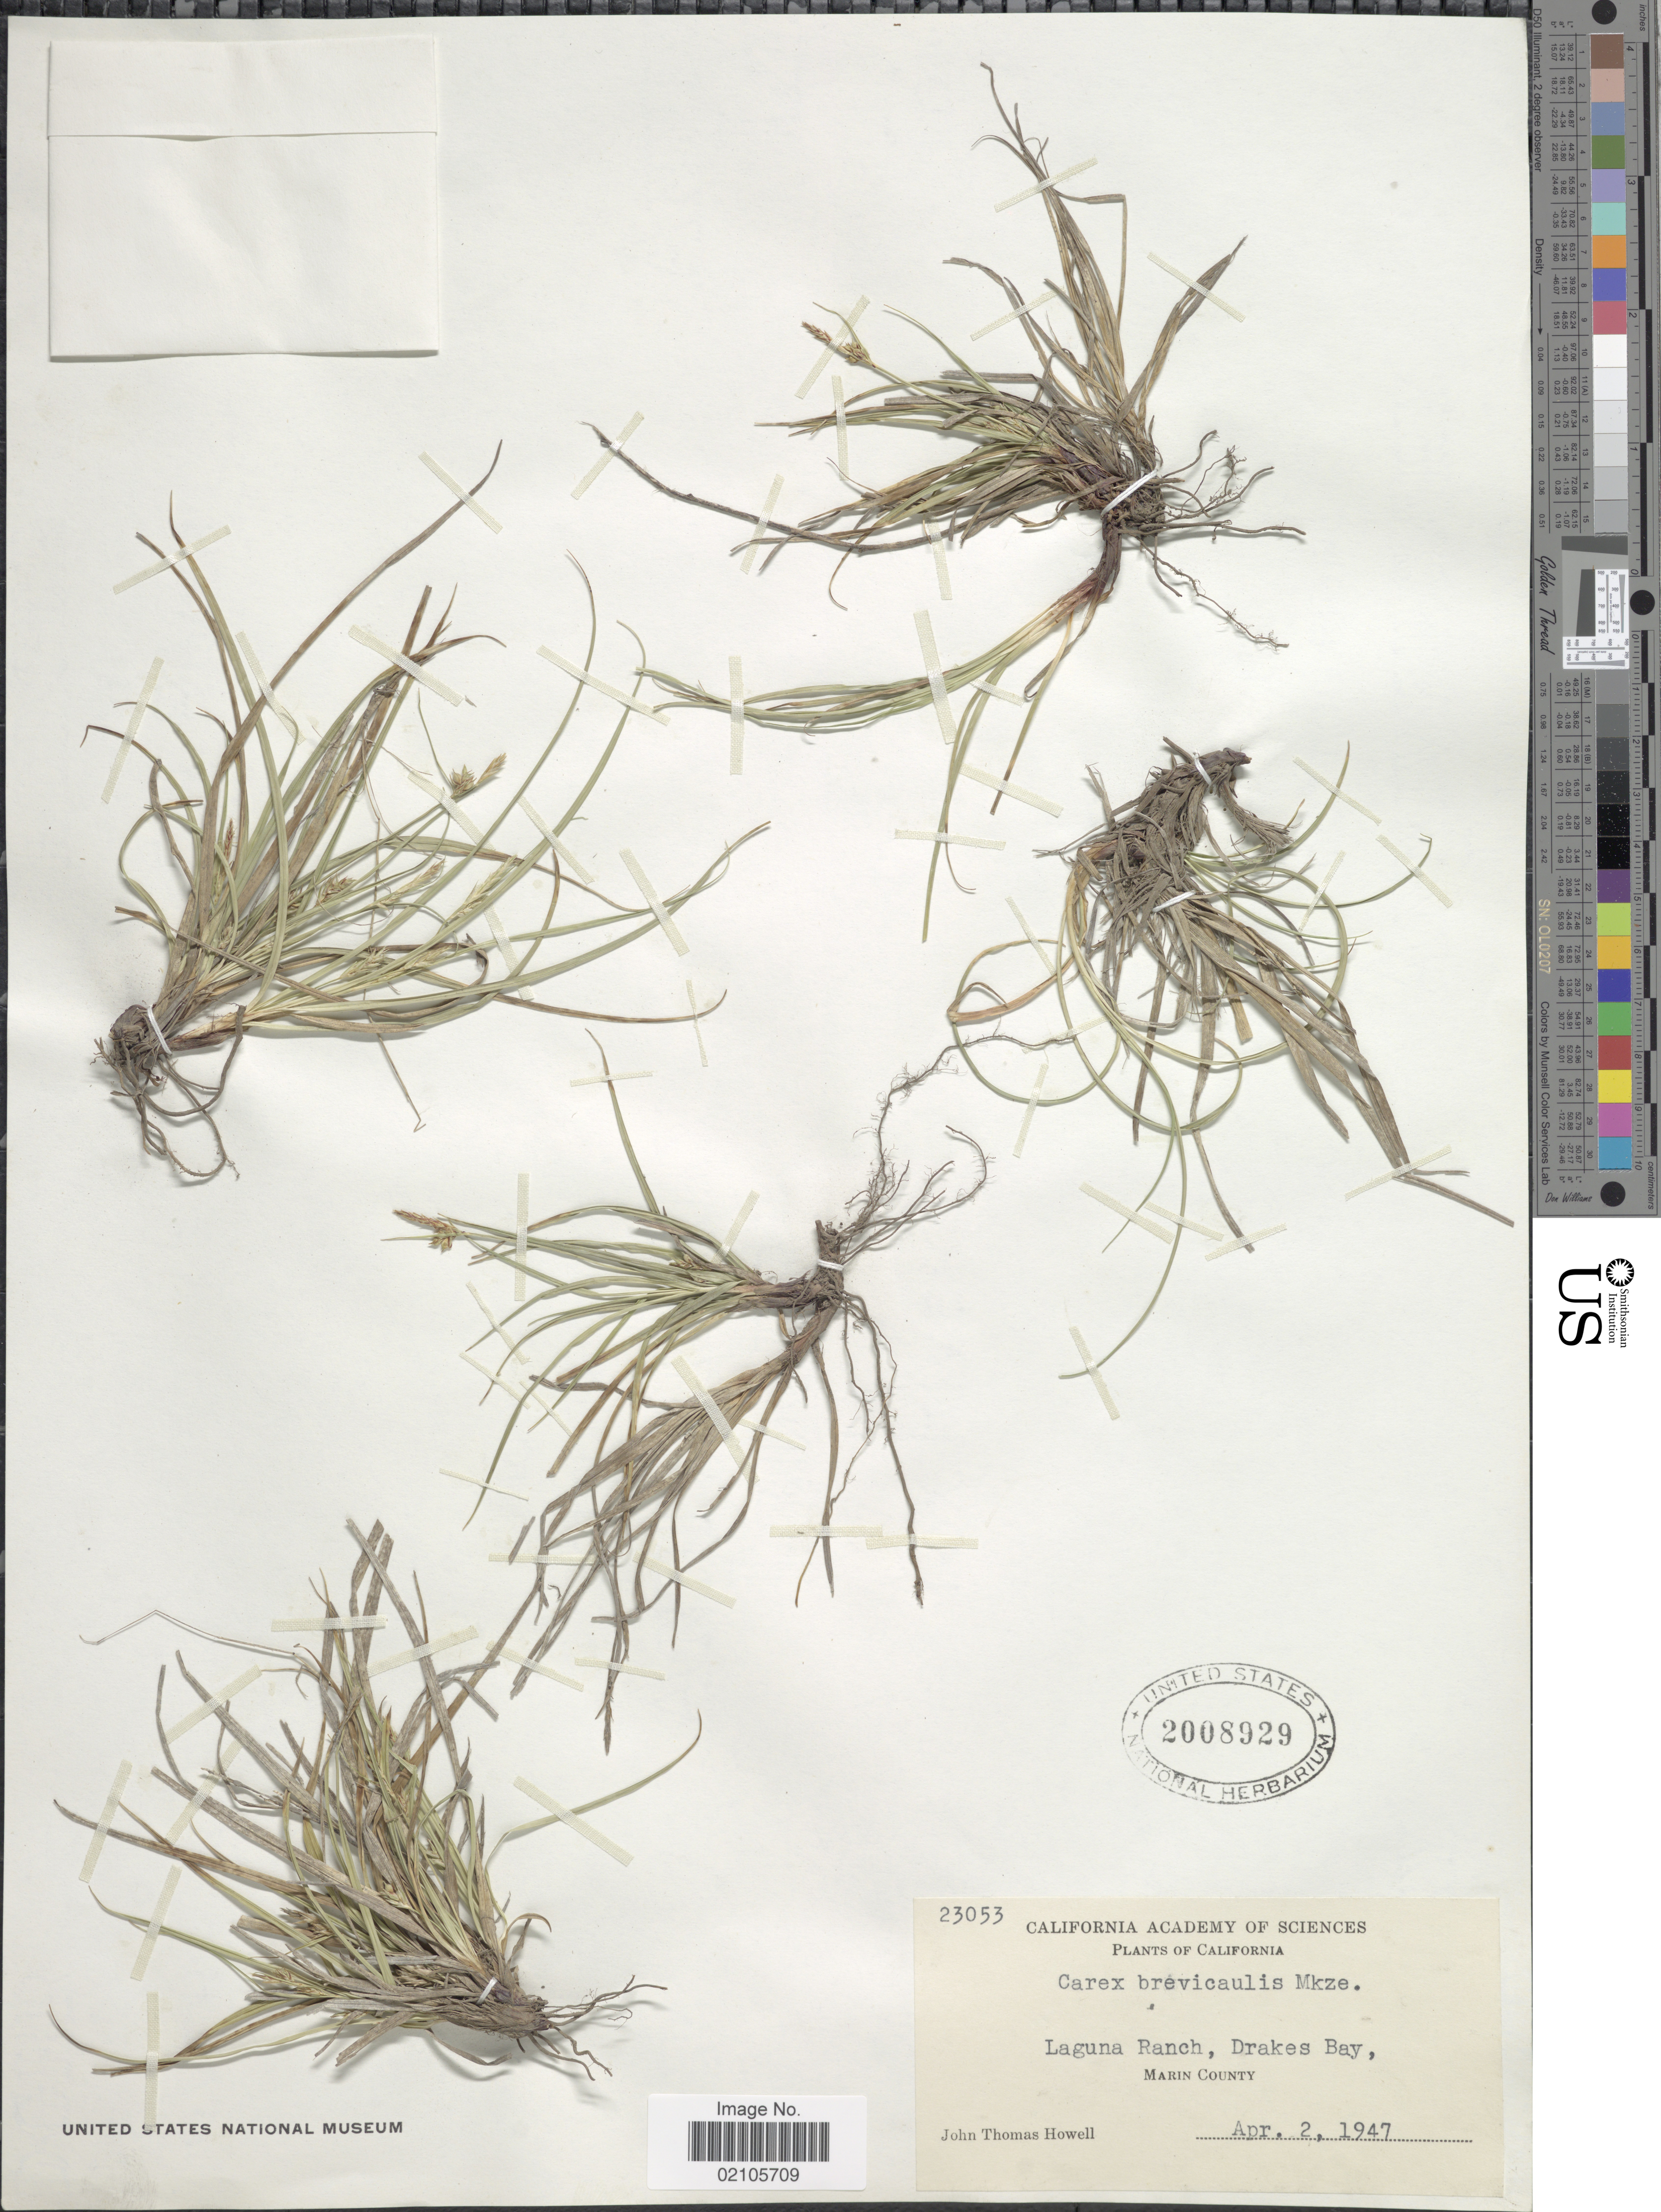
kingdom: Plantae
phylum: Tracheophyta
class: Liliopsida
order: Poales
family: Cyperaceae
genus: Carex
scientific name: Carex brevicaulis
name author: Thouars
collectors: J. T. Howell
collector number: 23053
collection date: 1947-04-02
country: United States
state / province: California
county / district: Marin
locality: Laguna Ranch, Drakes Bay, Marin County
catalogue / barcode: US 2008929